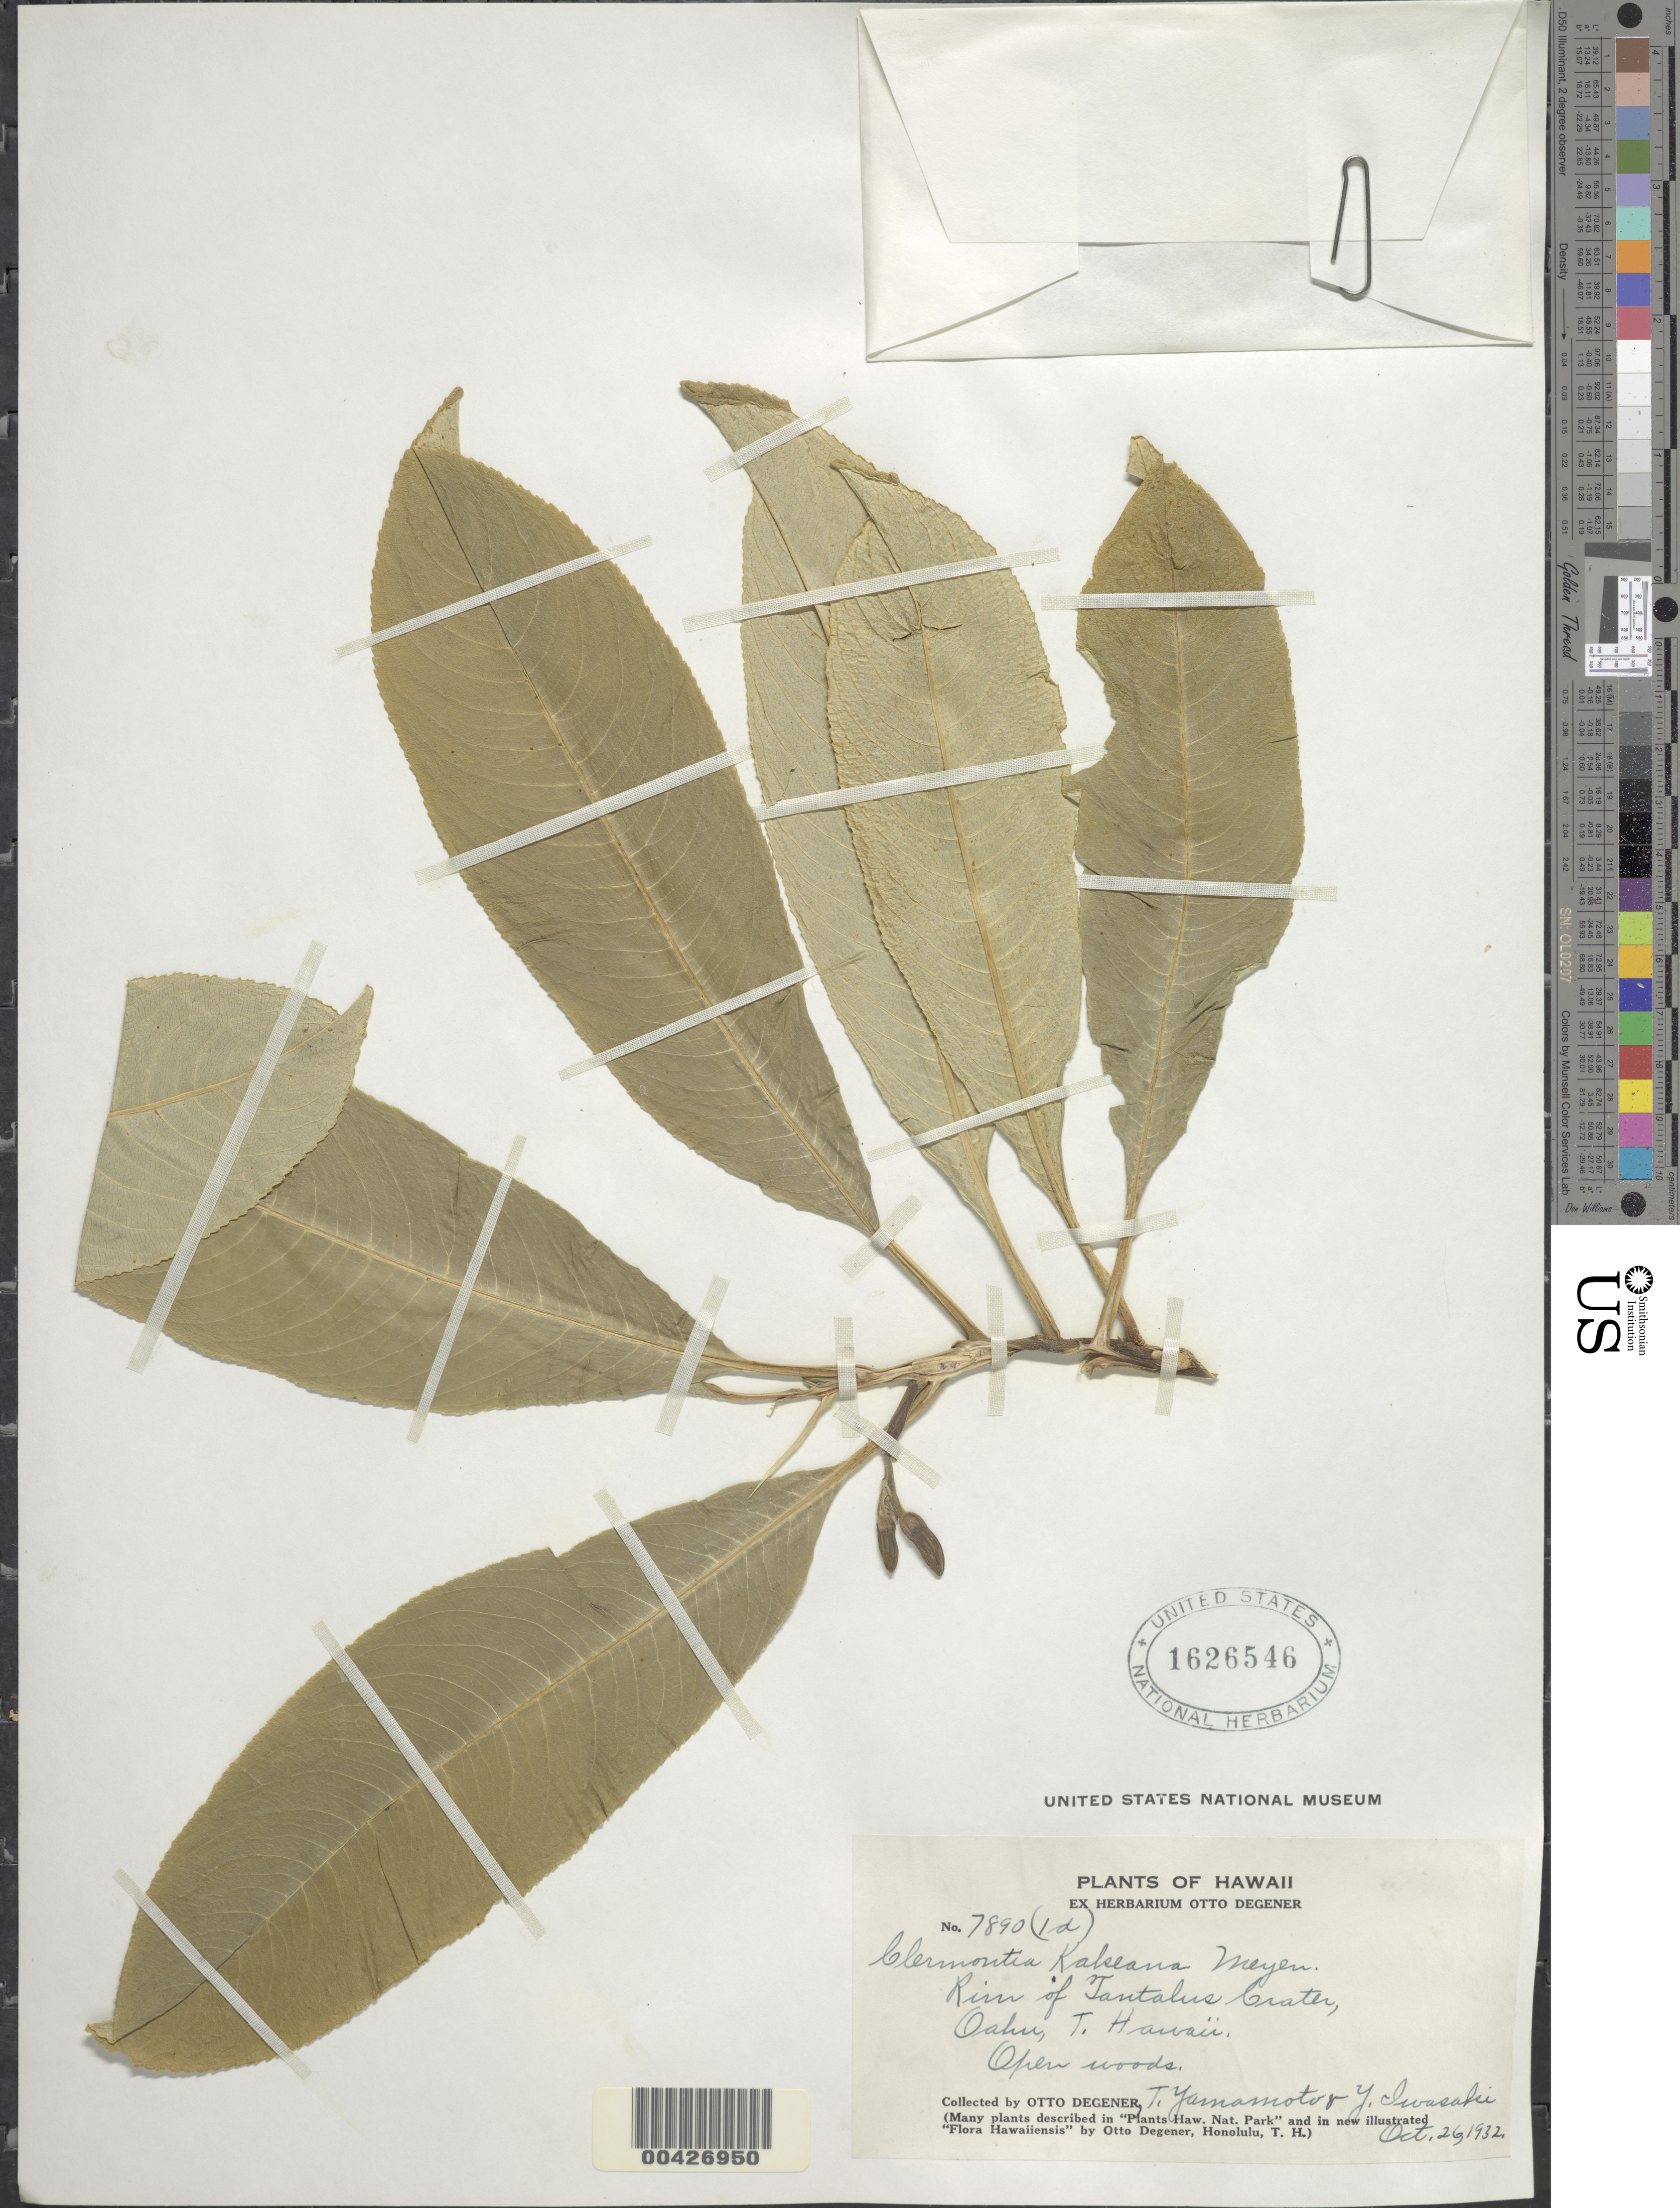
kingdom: Plantae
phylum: Tracheophyta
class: Magnoliopsida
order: Asterales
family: Campanulaceae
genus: Clermontia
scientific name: Clermontia kakeana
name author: Meyen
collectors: O. Degener, T. Yamamoto & Y. Iwasaki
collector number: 7890(1d)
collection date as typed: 26 Oct 1932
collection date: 1932-10-26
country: United States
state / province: Hawaii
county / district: Honolulu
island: Oahu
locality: rim of Tantalus Crater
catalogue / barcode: US 1626546